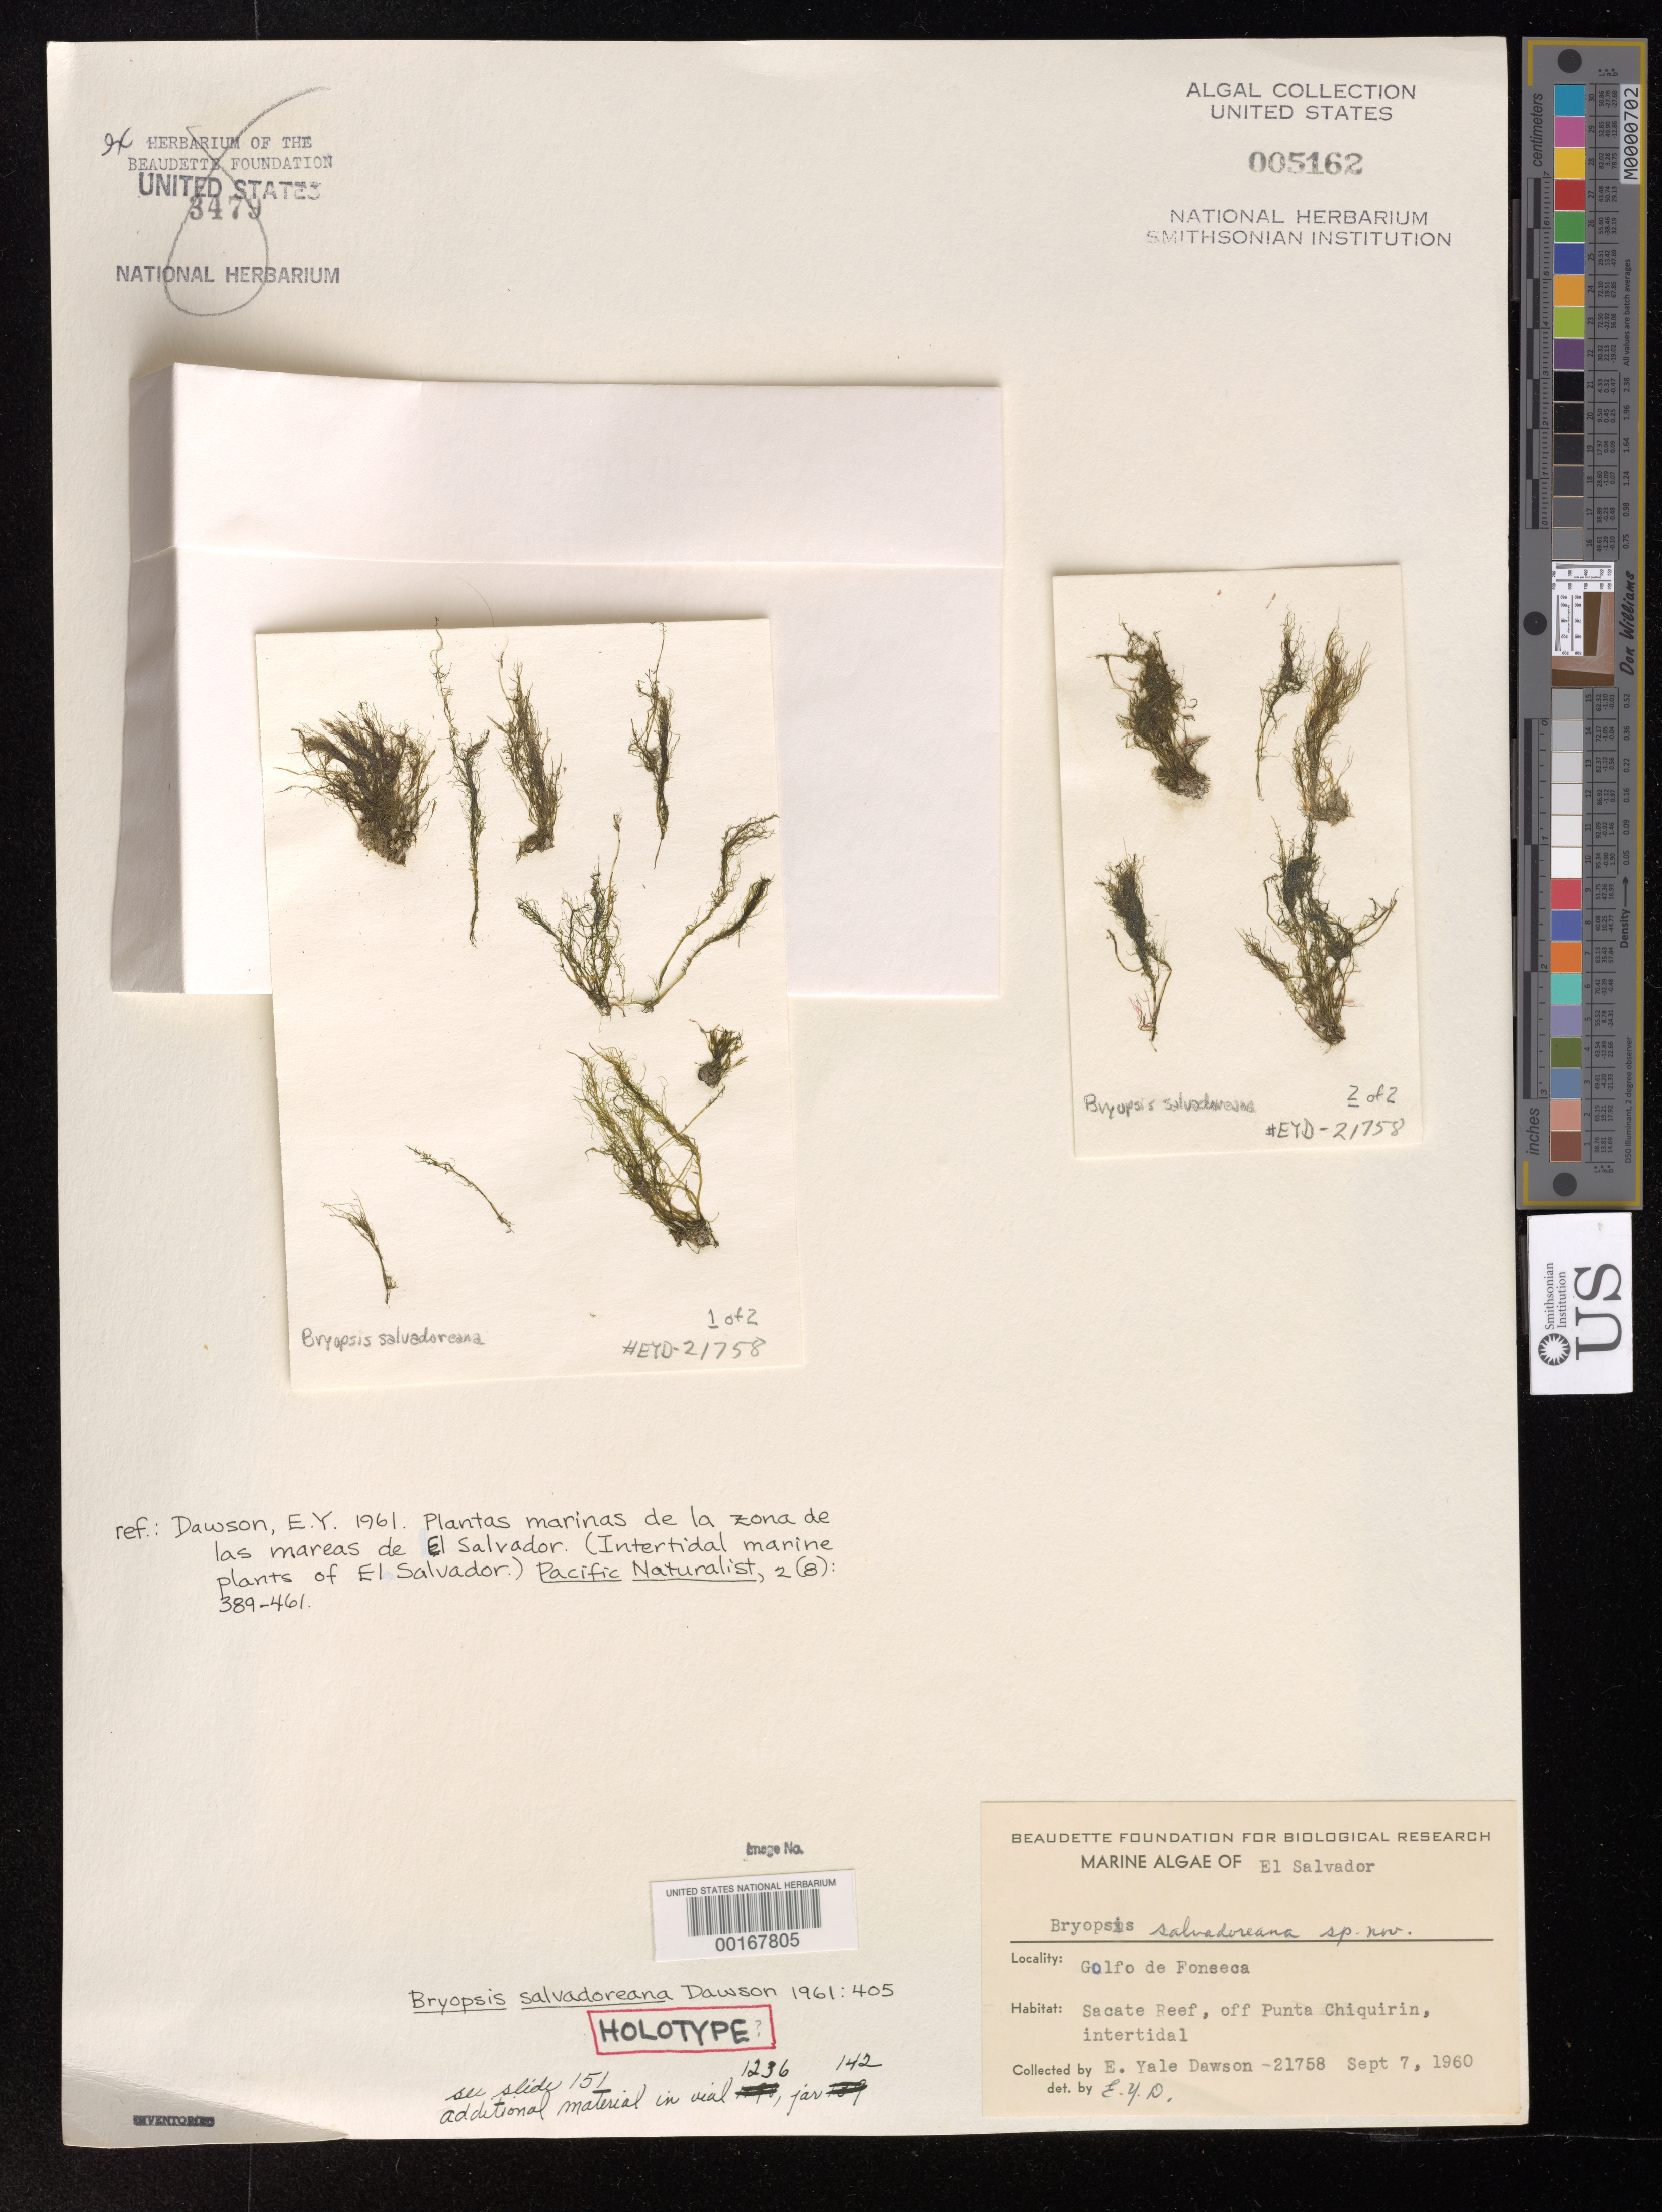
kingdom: Plantae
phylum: Chlorophyta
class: Ulvophyceae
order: Bryopsidales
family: Bryopsidaceae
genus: Bryopsis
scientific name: Bryopsis salvadoreana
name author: E.Y. Dawson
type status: Holotype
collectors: E. Y. Dawson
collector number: EYD 21758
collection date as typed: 07 Sep 1960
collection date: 1960-09-07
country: El Salvador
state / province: La Unión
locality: Sacate Reef, off Punta Chiquirin, Golfo de Fonseca.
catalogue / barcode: US 5162